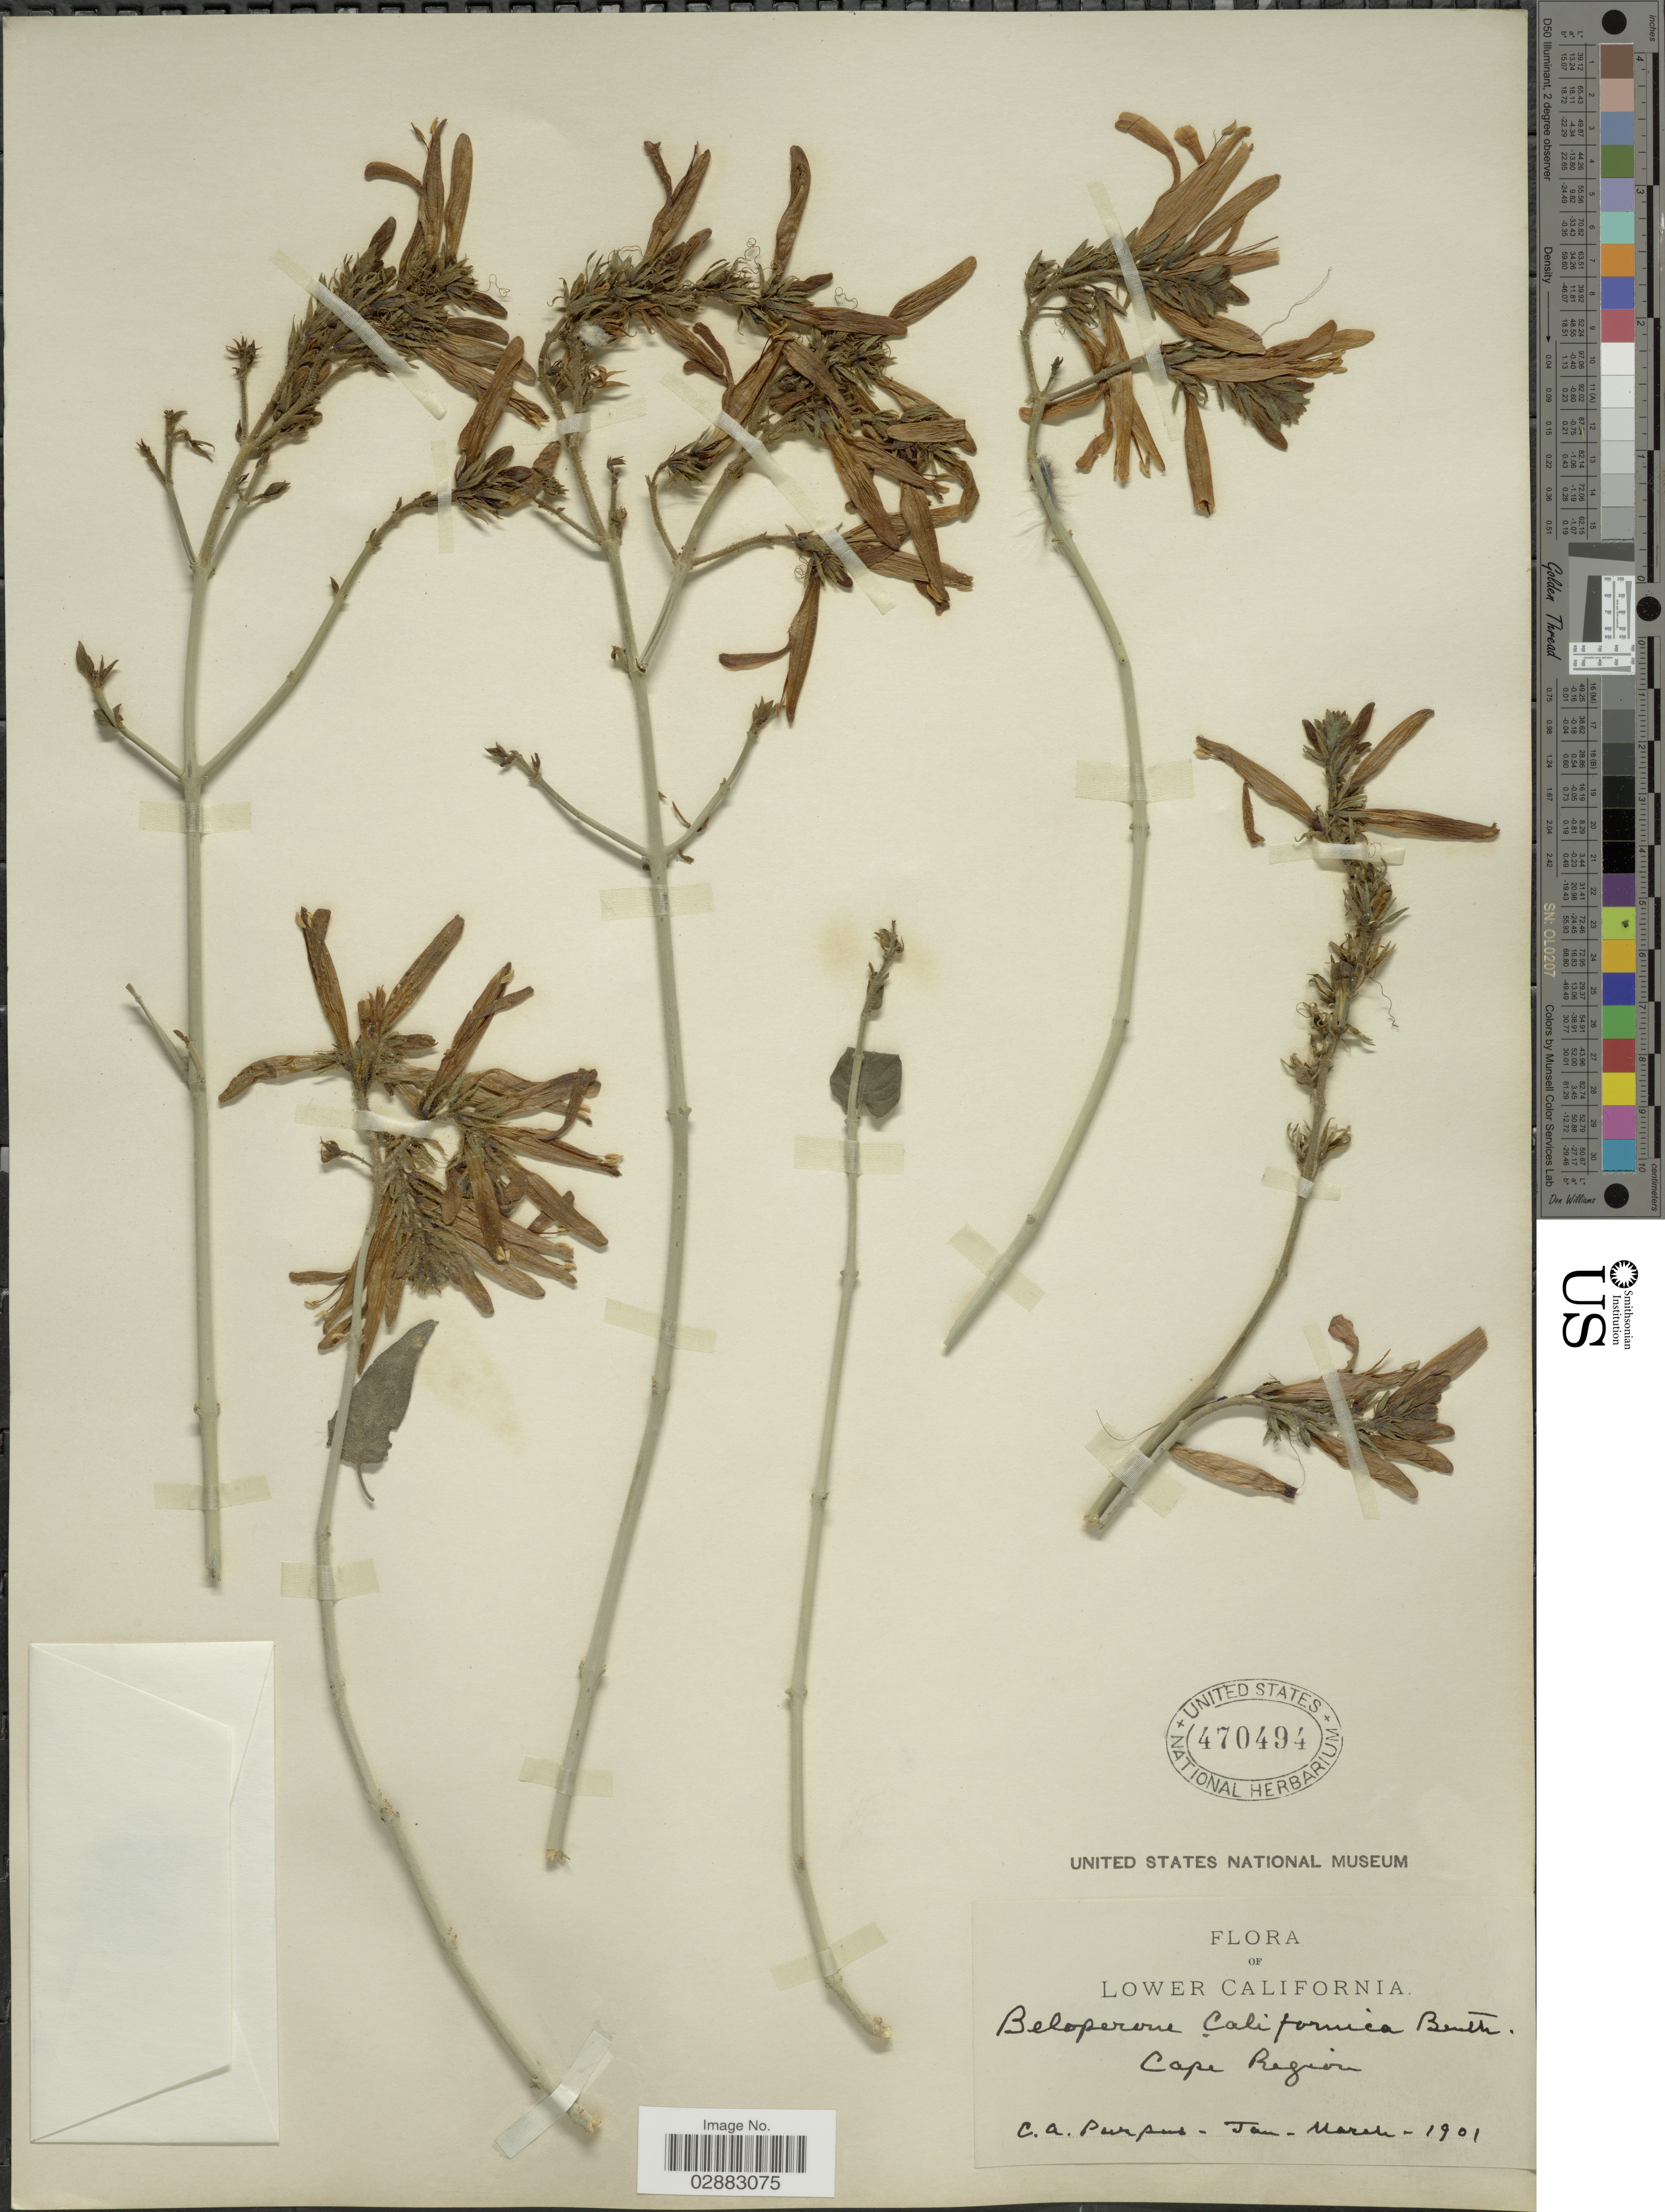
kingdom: Plantae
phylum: Tracheophyta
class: Magnoliopsida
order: Lamiales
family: Acanthaceae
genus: Beloperone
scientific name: Beloperone californica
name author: Benth.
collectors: C. A. Purpus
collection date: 1901-01/1901-03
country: Mexico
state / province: Baja California Sur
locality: Lower California, Cape Region.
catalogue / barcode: US 470494